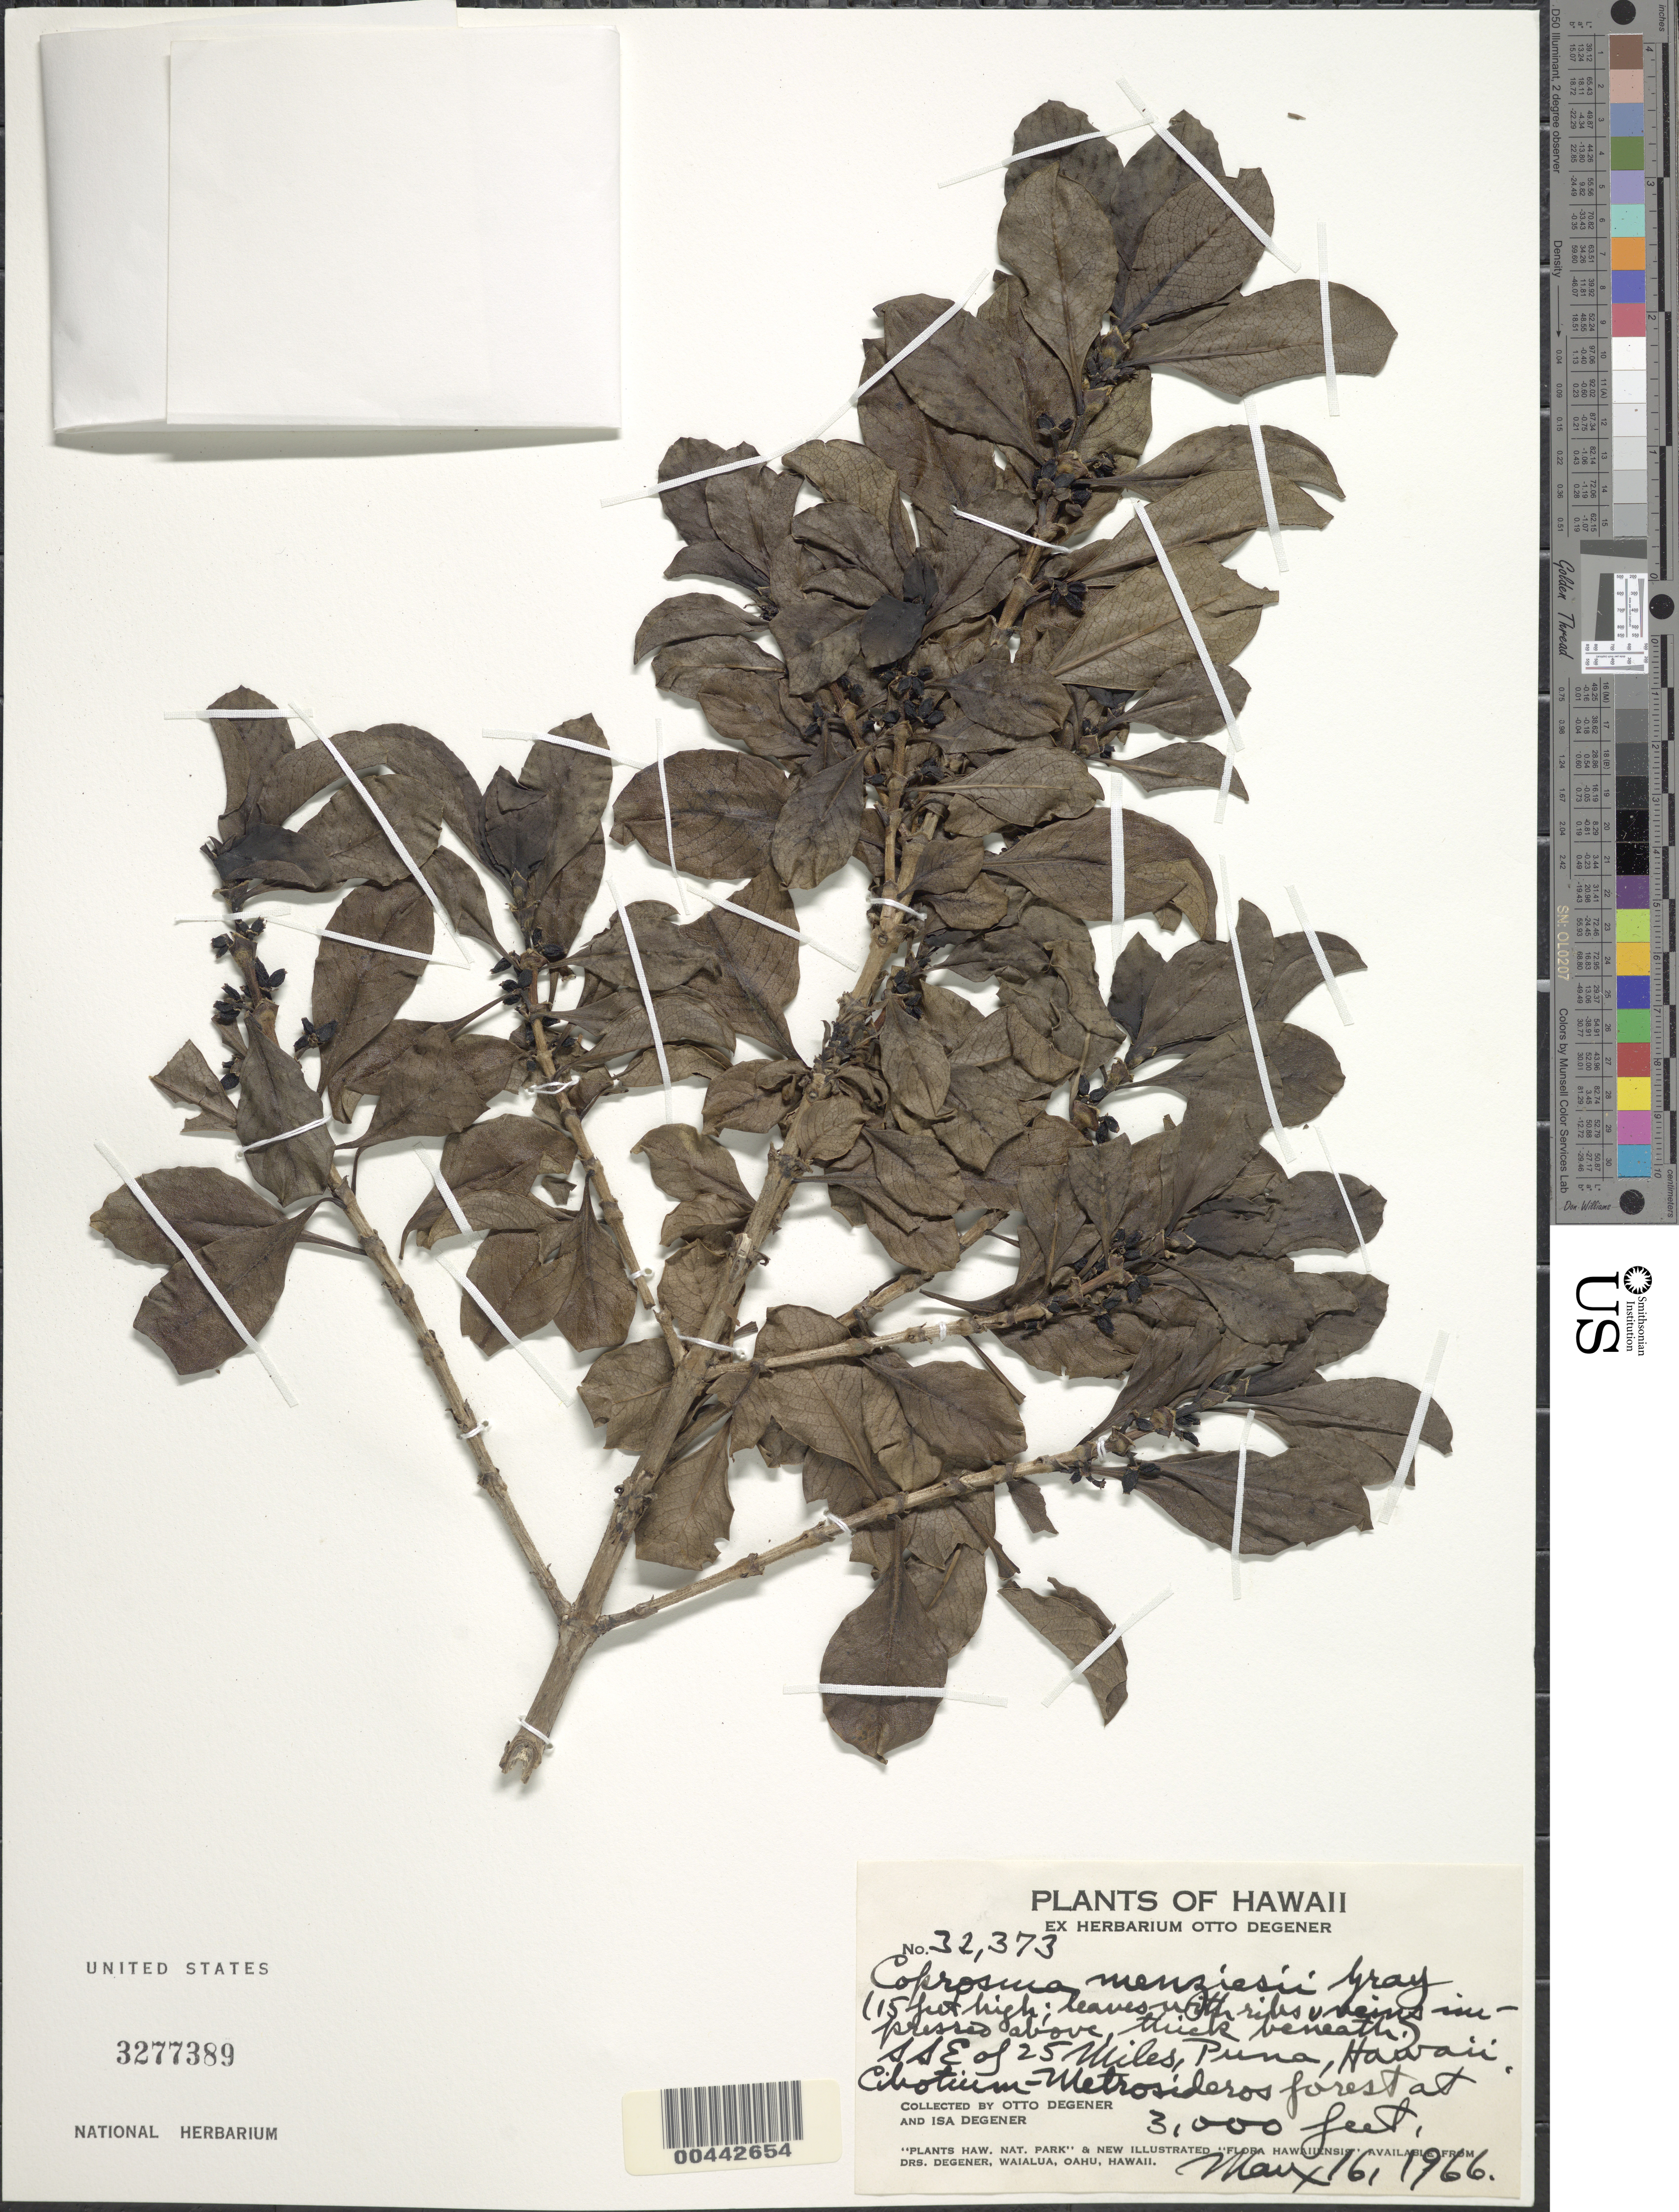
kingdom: Plantae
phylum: Tracheophyta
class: Magnoliopsida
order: Gentianales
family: Rubiaceae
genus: Coprosma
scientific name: Coprosma menziesii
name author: A. Gray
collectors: O. Degener & I. Degener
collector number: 32373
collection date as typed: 16 May 1966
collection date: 1966-05-16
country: United States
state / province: Hawaii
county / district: Hawaii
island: Hawaii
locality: SSE of 25 Miles, Puna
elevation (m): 914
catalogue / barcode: US 3277389